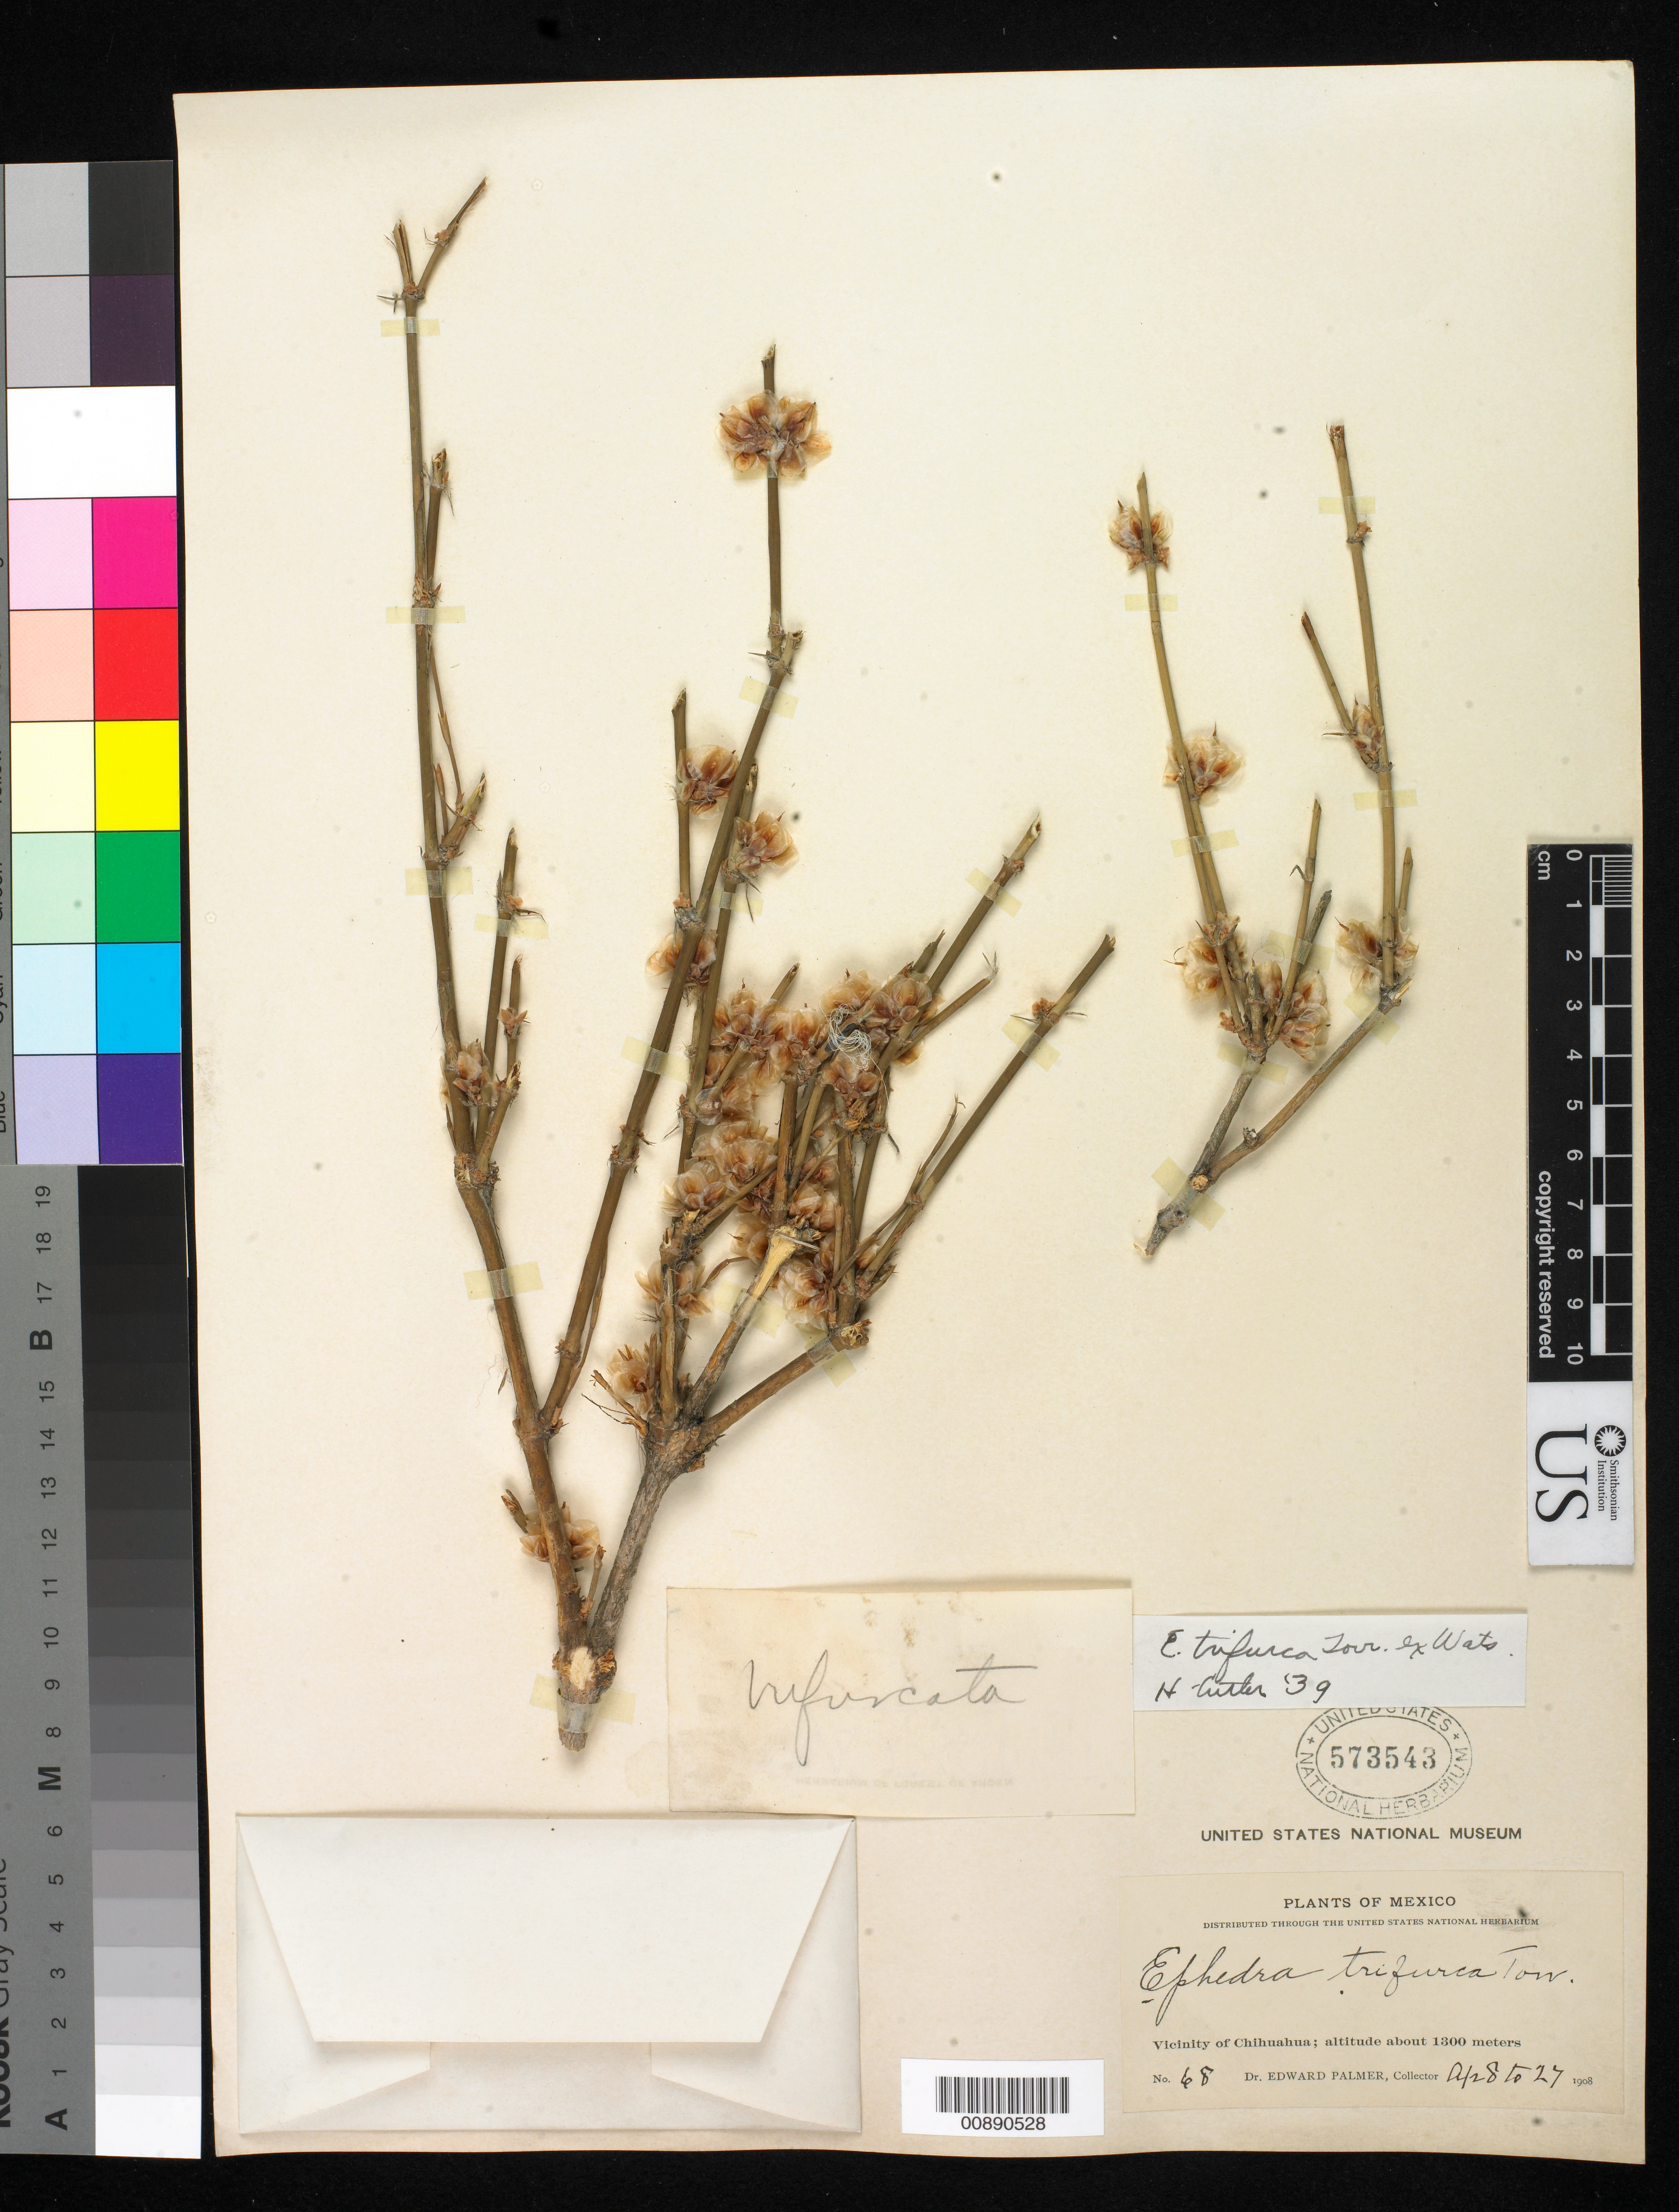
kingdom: Plantae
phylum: Tracheophyta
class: Gnetopsida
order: Ephedrales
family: Ephedraceae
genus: Ephedra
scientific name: Ephedra trifurca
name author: Torr. ex S. Watson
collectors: E. Palmer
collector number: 68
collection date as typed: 08 Apr 1908 to 27 Apr 1908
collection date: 1908-04-08/1908-04-27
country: Mexico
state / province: Chihuahua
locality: Vicinity of Chihuahua.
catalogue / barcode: US 573543